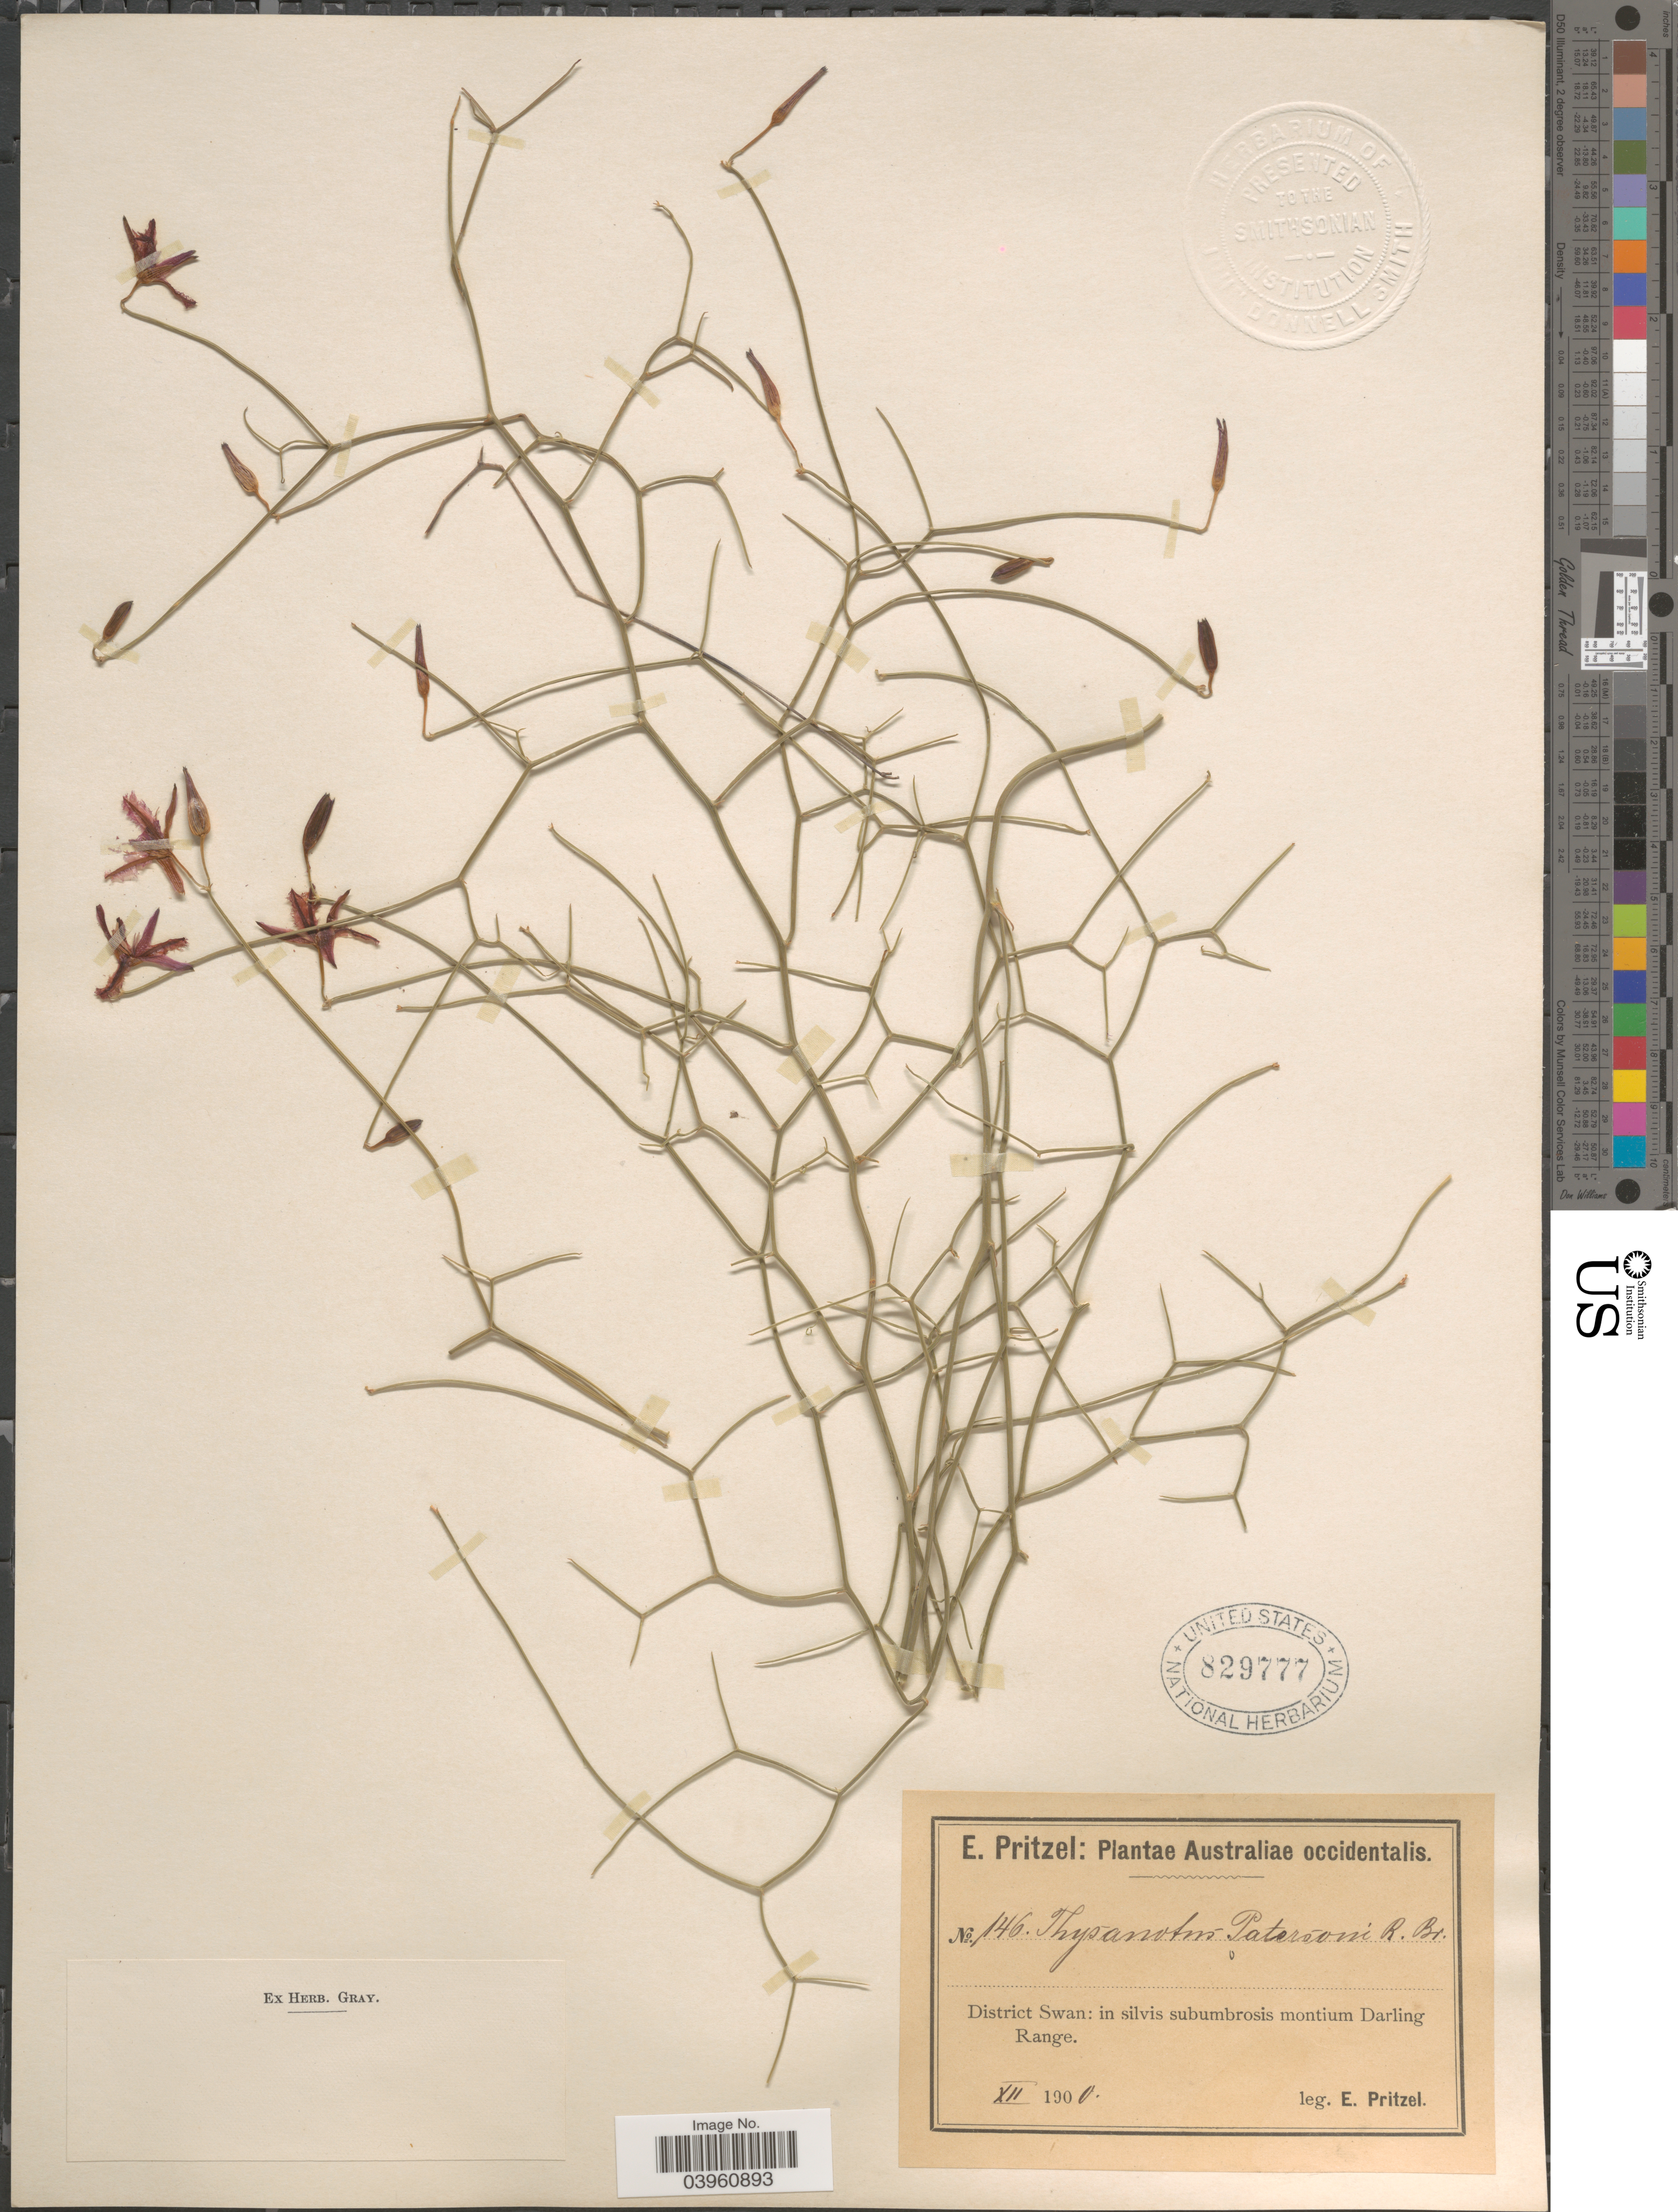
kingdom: Plantae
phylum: Tracheophyta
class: Liliopsida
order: Asparagales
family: Asparagaceae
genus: Thysanotus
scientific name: Thysanotus patersonii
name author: R. Br.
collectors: E. G. Pritzel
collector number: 146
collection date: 1900-12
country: Australia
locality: Australiae occidentalis. District Swan: in silvis subumbrosis montium Darling Range.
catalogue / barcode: US 829777